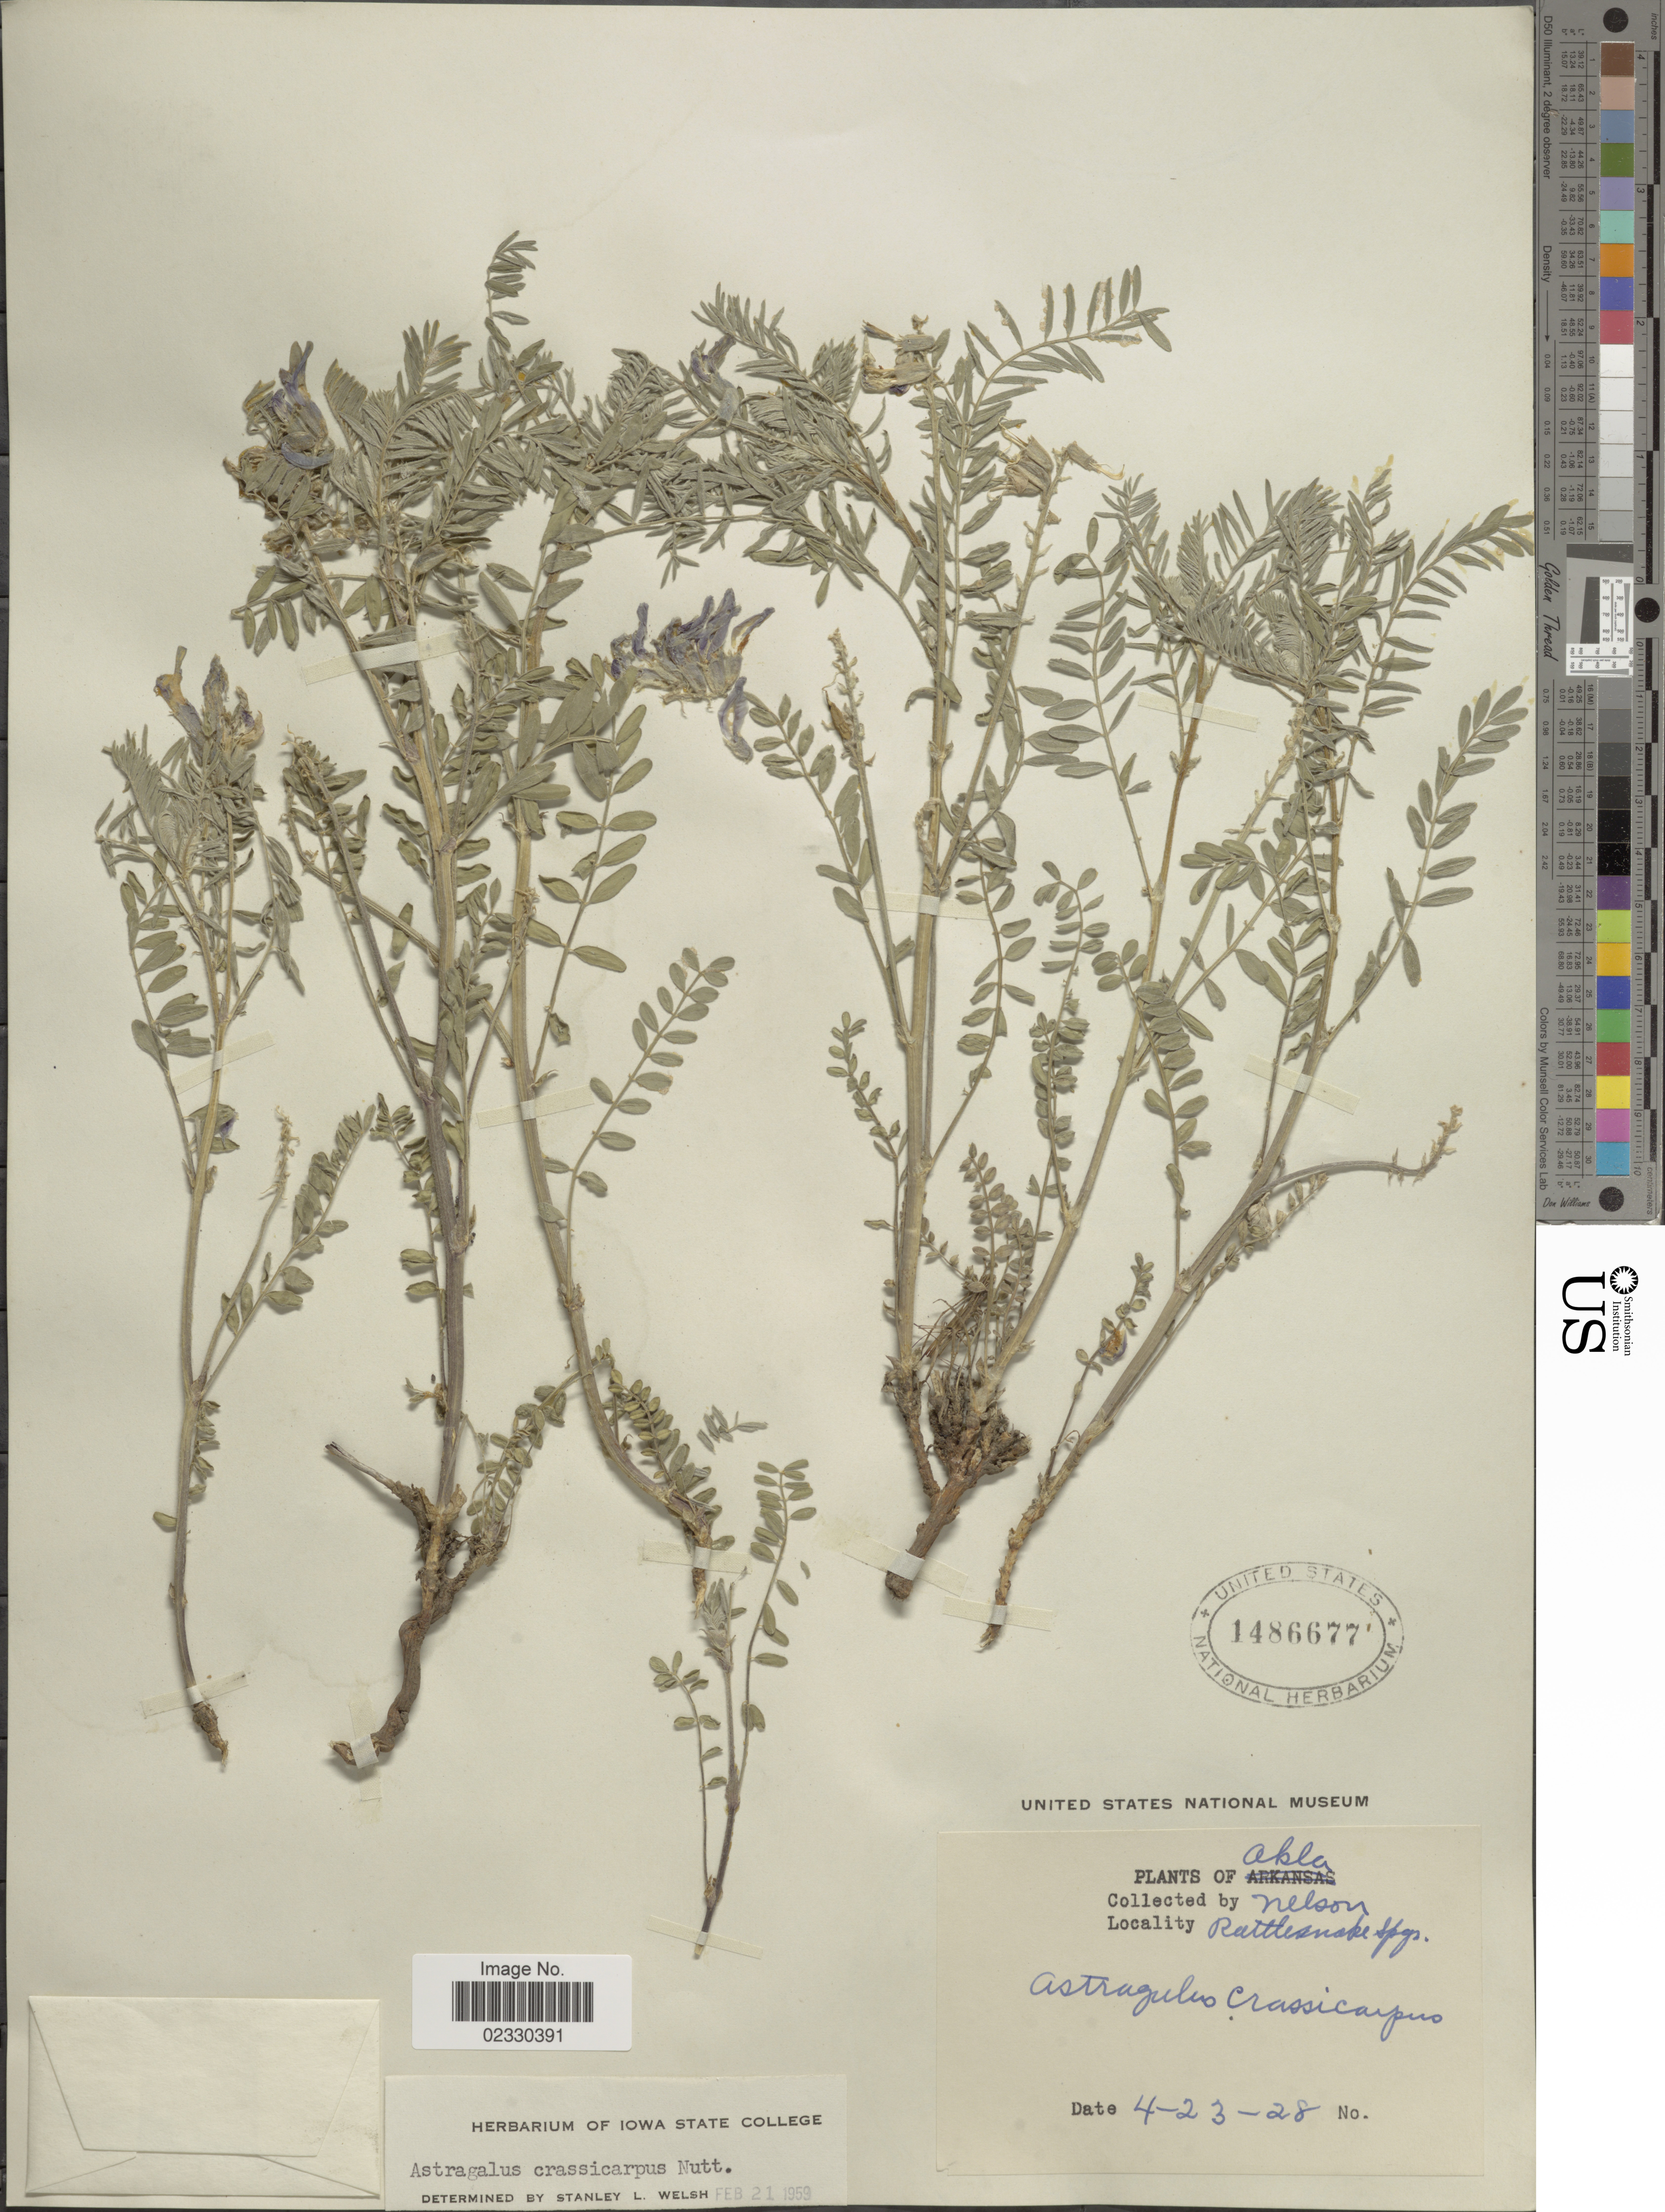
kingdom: Plantae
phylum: Tracheophyta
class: Magnoliopsida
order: Fabales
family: Fabaceae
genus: Astragalus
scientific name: Astragalus crassicarpus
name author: Nutt.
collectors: Nelson, --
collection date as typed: Transcribed d/m/y: 23/4/28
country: United States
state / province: Oklahoma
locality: Rattlesnake Spgs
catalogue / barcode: US 1486677